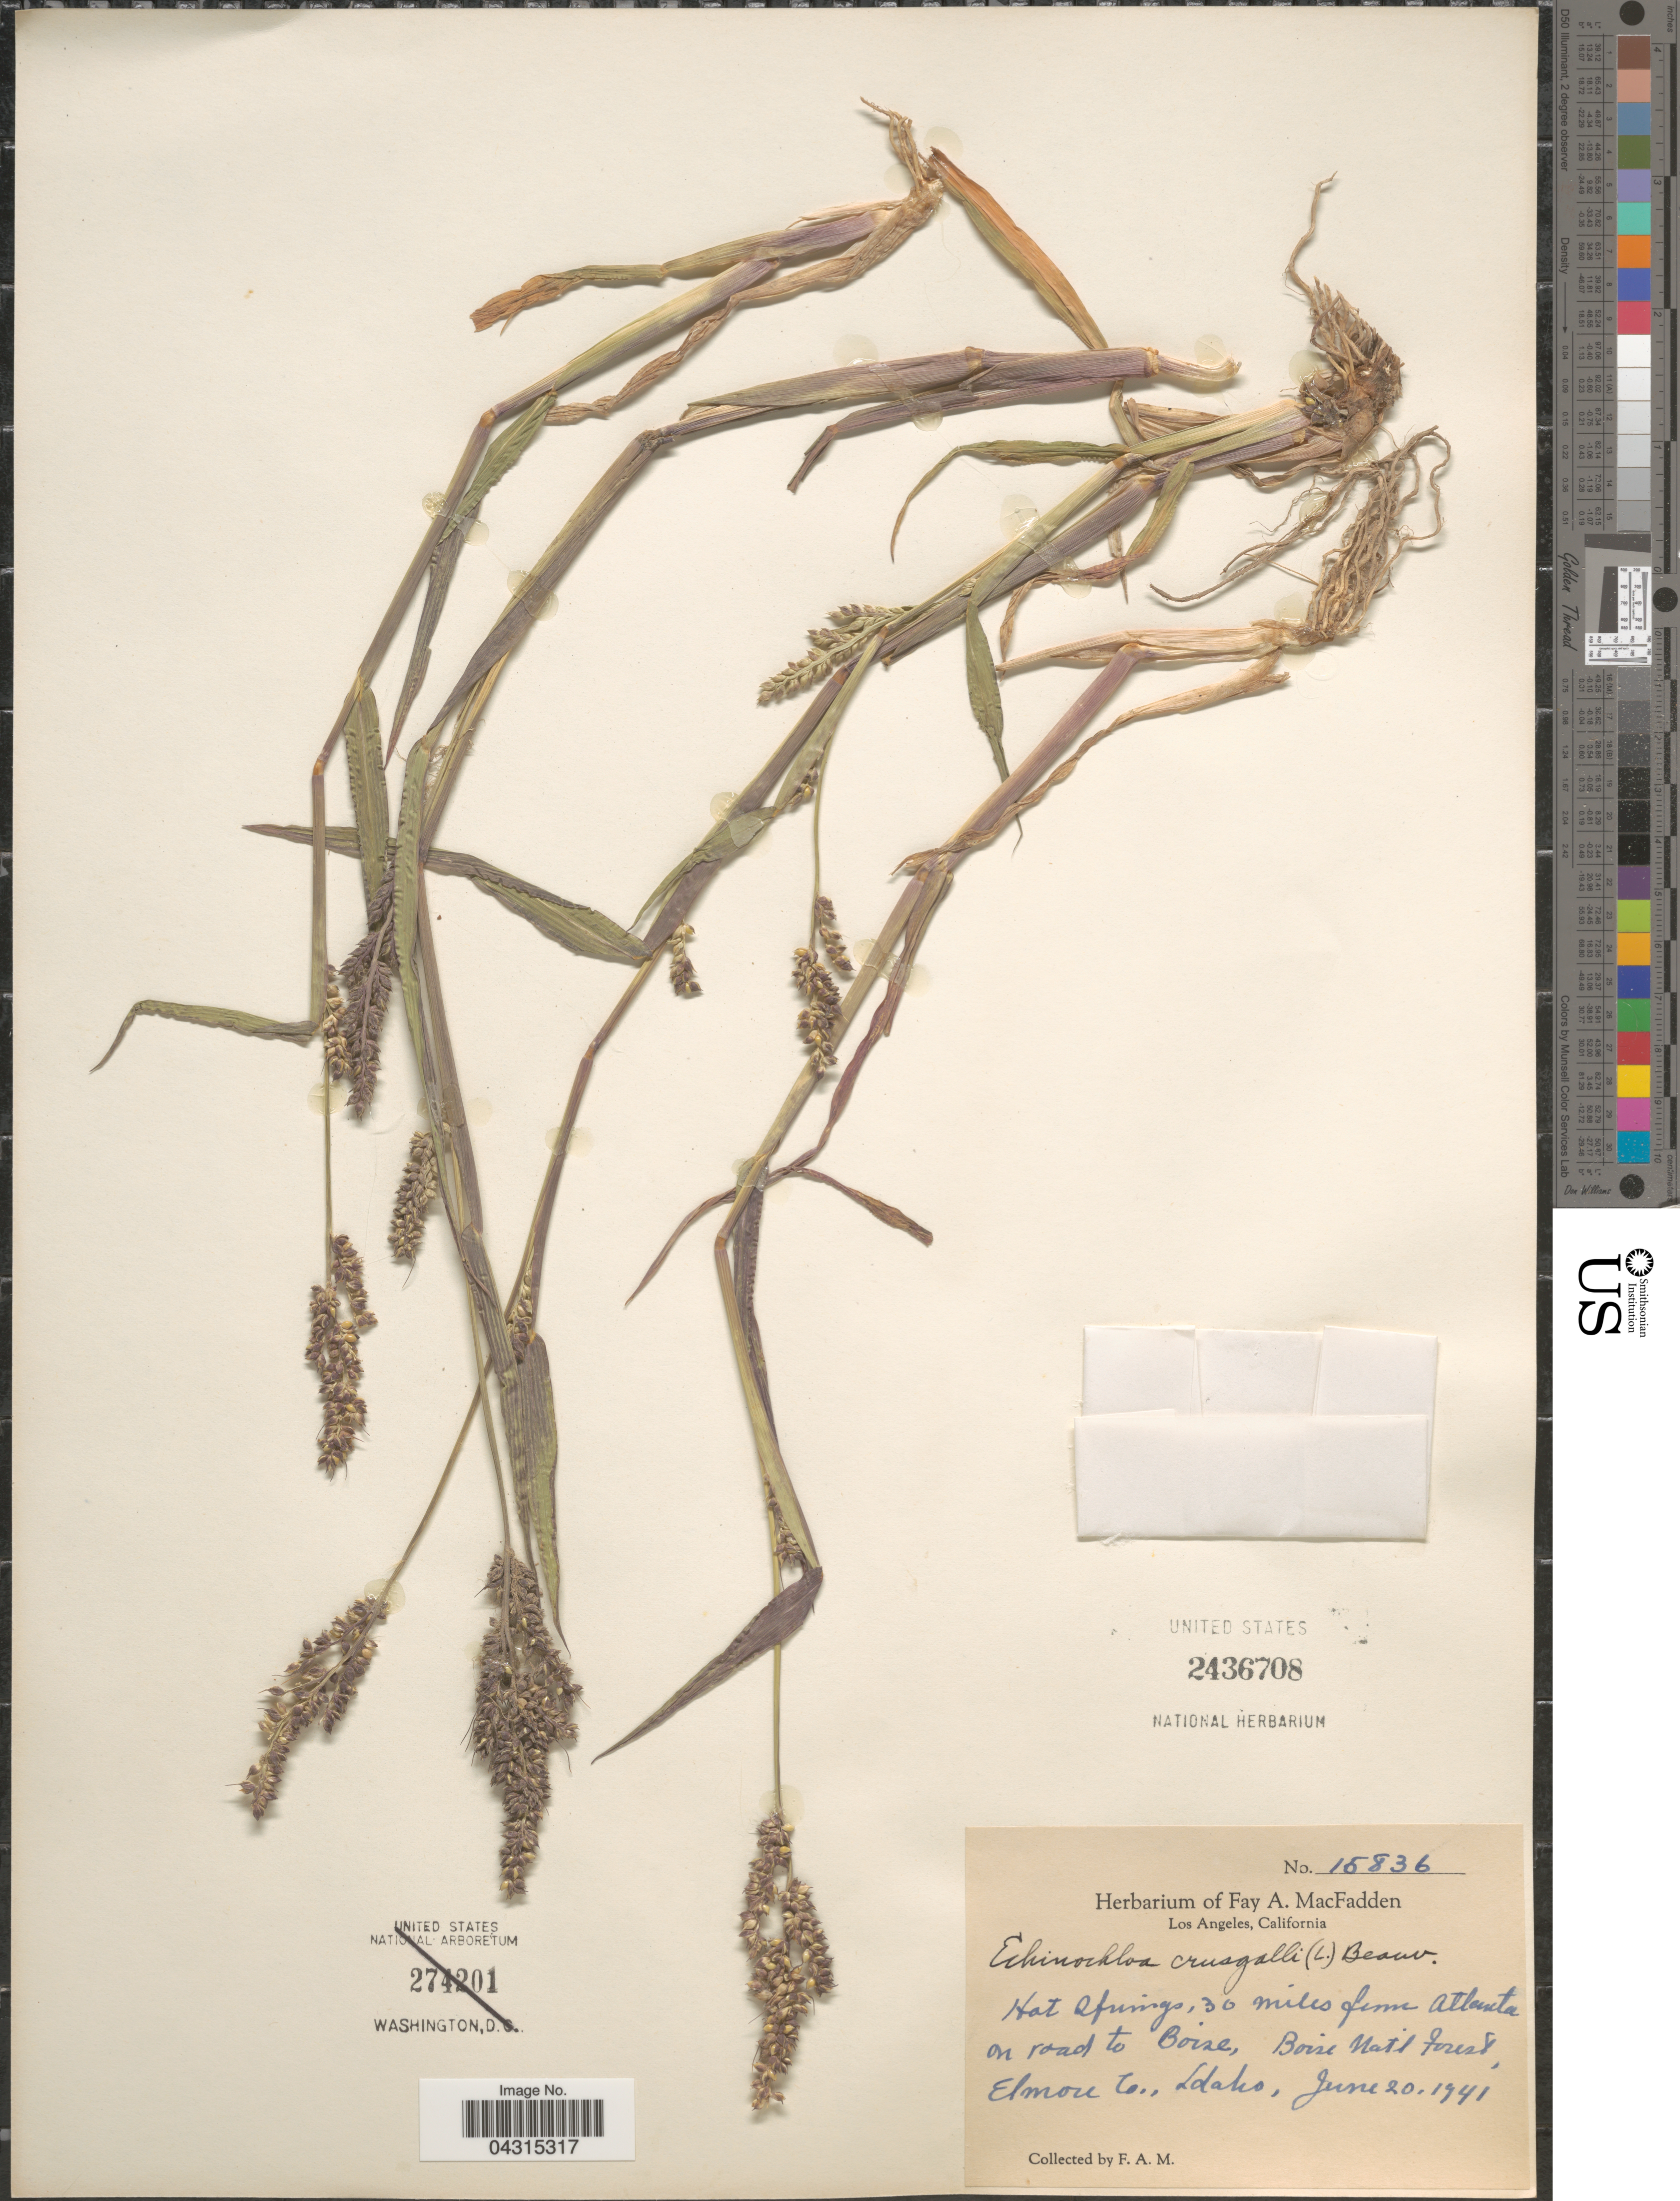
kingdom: Plantae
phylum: Tracheophyta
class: Liliopsida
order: Poales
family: Poaceae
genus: Echinochloa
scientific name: Echinochloa crus-galli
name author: (L.) P. Beauv.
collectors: F. MacFadden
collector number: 15836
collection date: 1941-06-20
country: United States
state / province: Idaho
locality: Hot Springs, 30 miles from Atlanta on road to Boise, Boise Nat'l Forest, Elmore Co.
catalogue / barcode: US 2436708